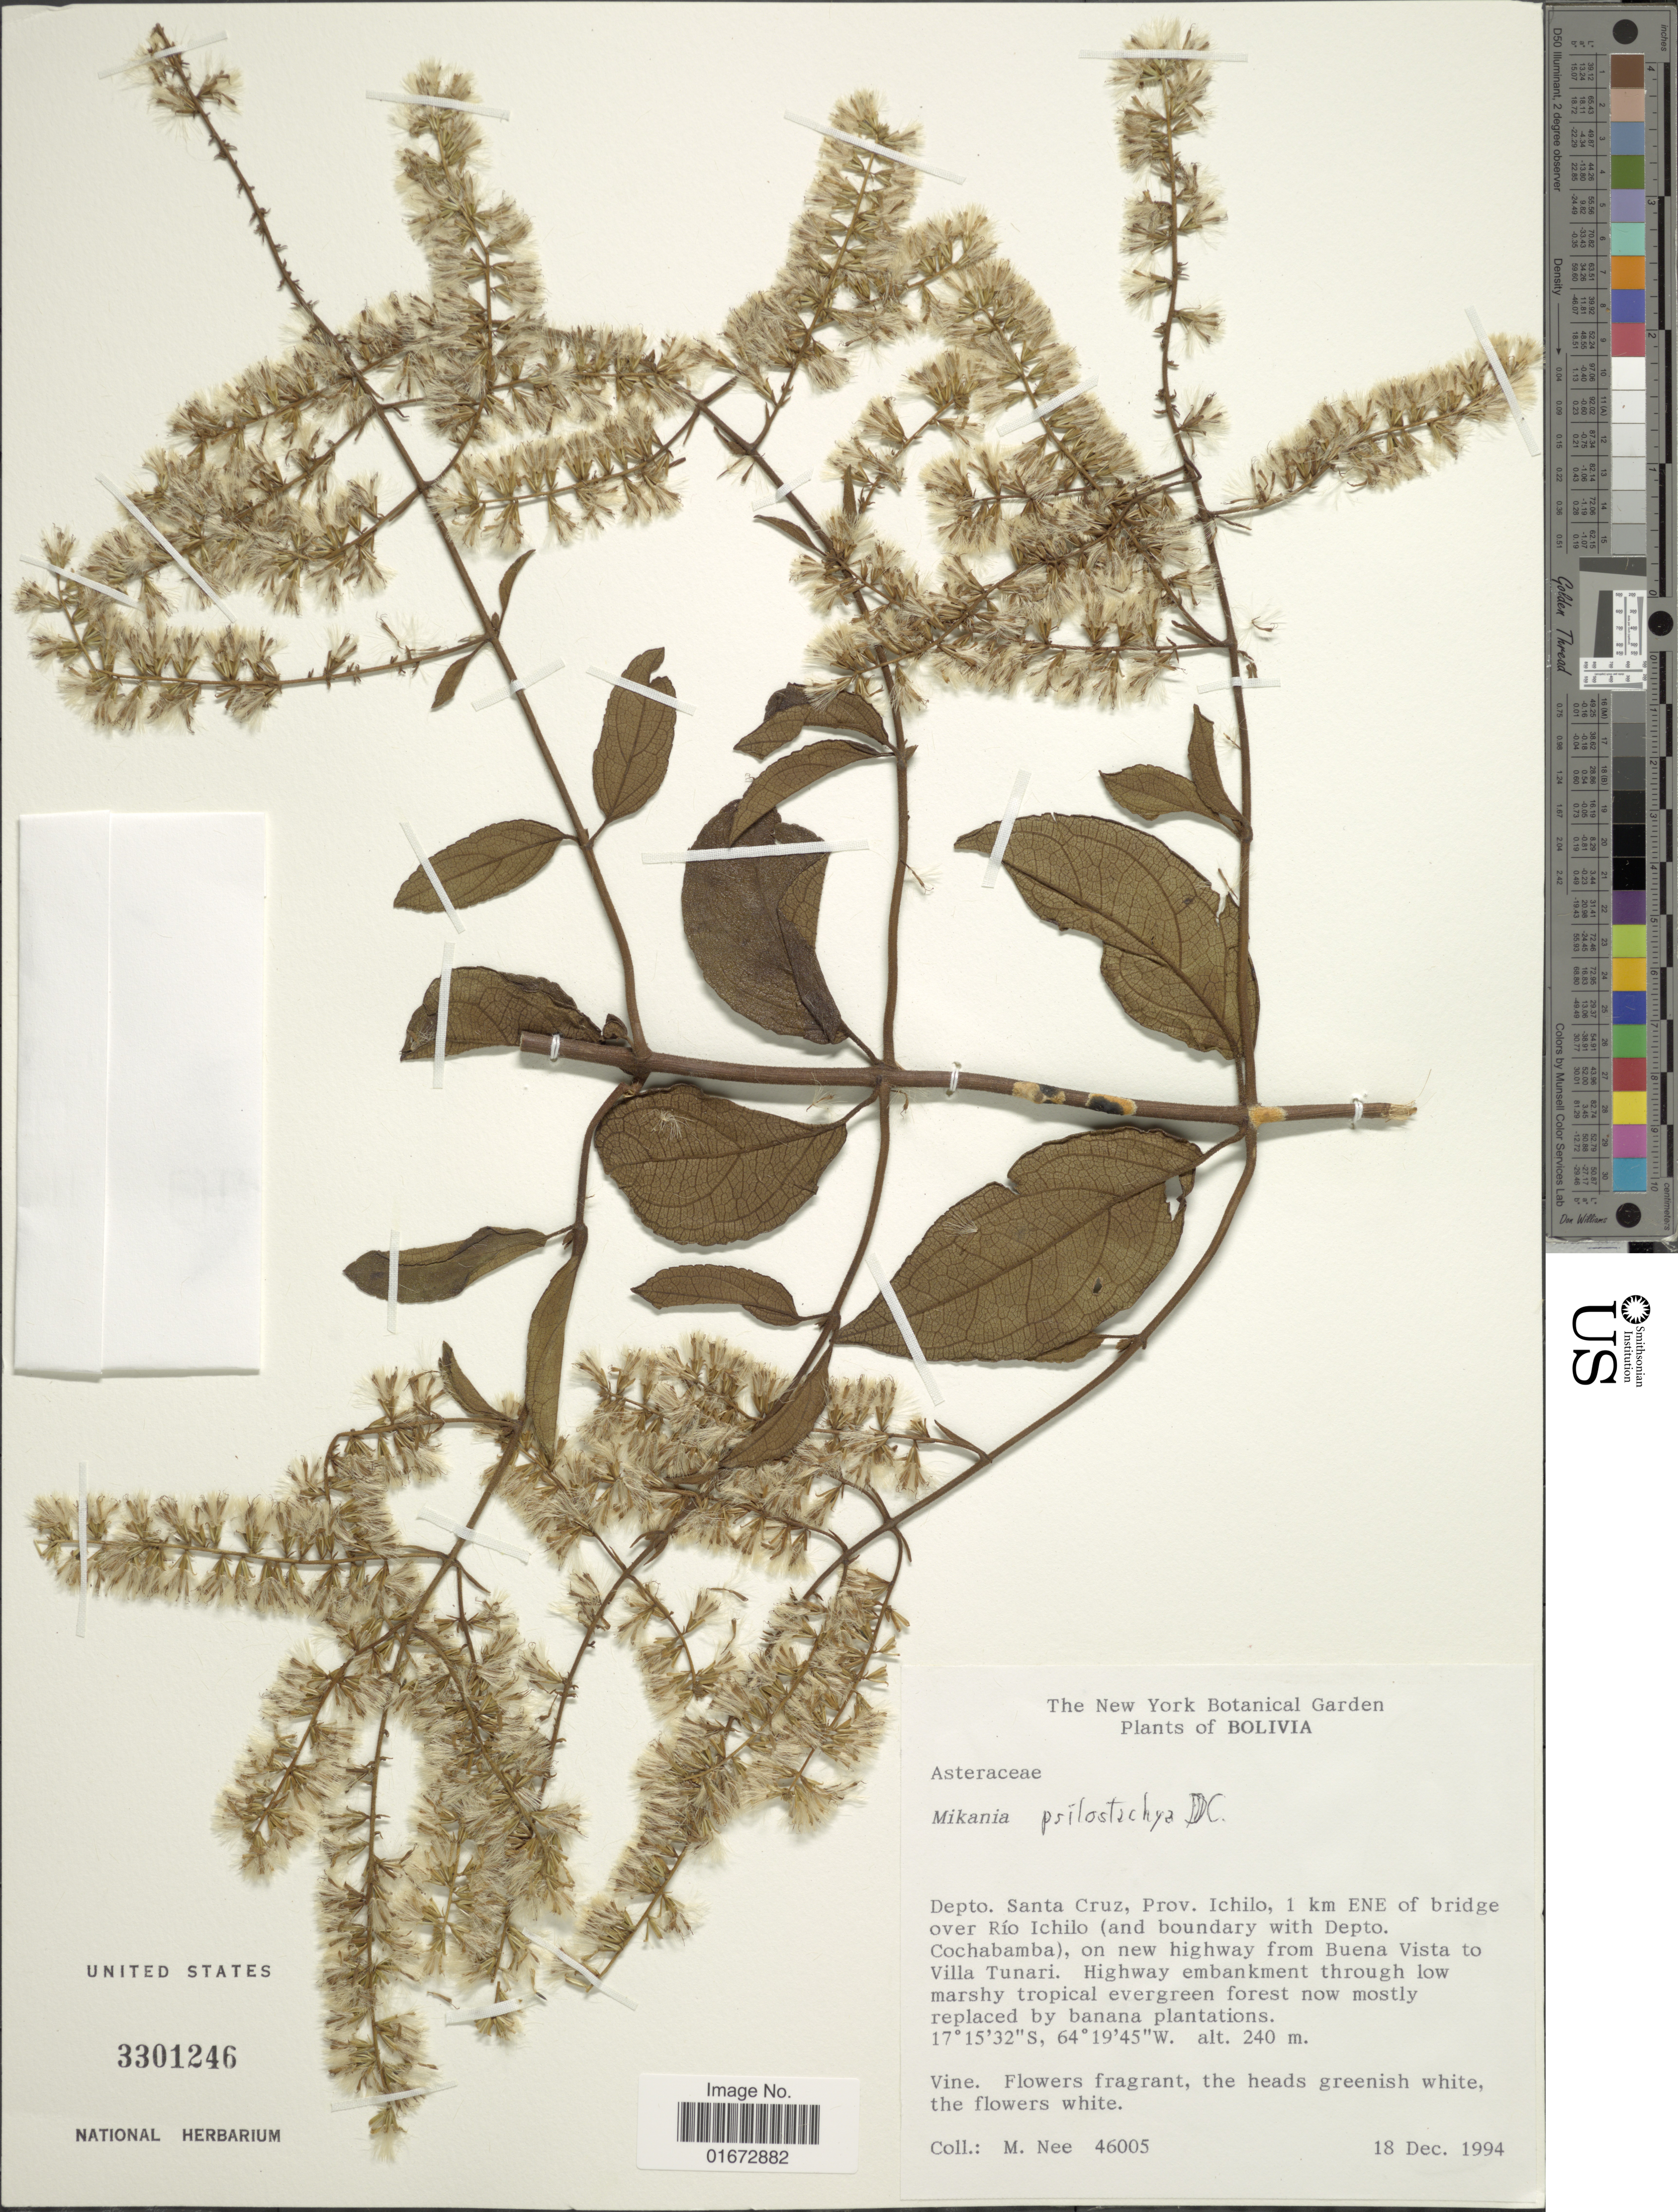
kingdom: Plantae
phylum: Tracheophyta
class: Magnoliopsida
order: Asterales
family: Asteraceae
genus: Mikania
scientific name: Mikania psilostachya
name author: DC.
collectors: M. Nee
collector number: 46005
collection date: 1994-12-18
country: Bolivia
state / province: Santa Cruz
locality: Depto. Santa Cruz, Prov. Ichilo, 1 km ENE of bridge over Río Ichilo (and bundary with Depto. Cochabamba), on new highway from Buena Vista to Villa Tunari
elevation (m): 240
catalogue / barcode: US 3301246